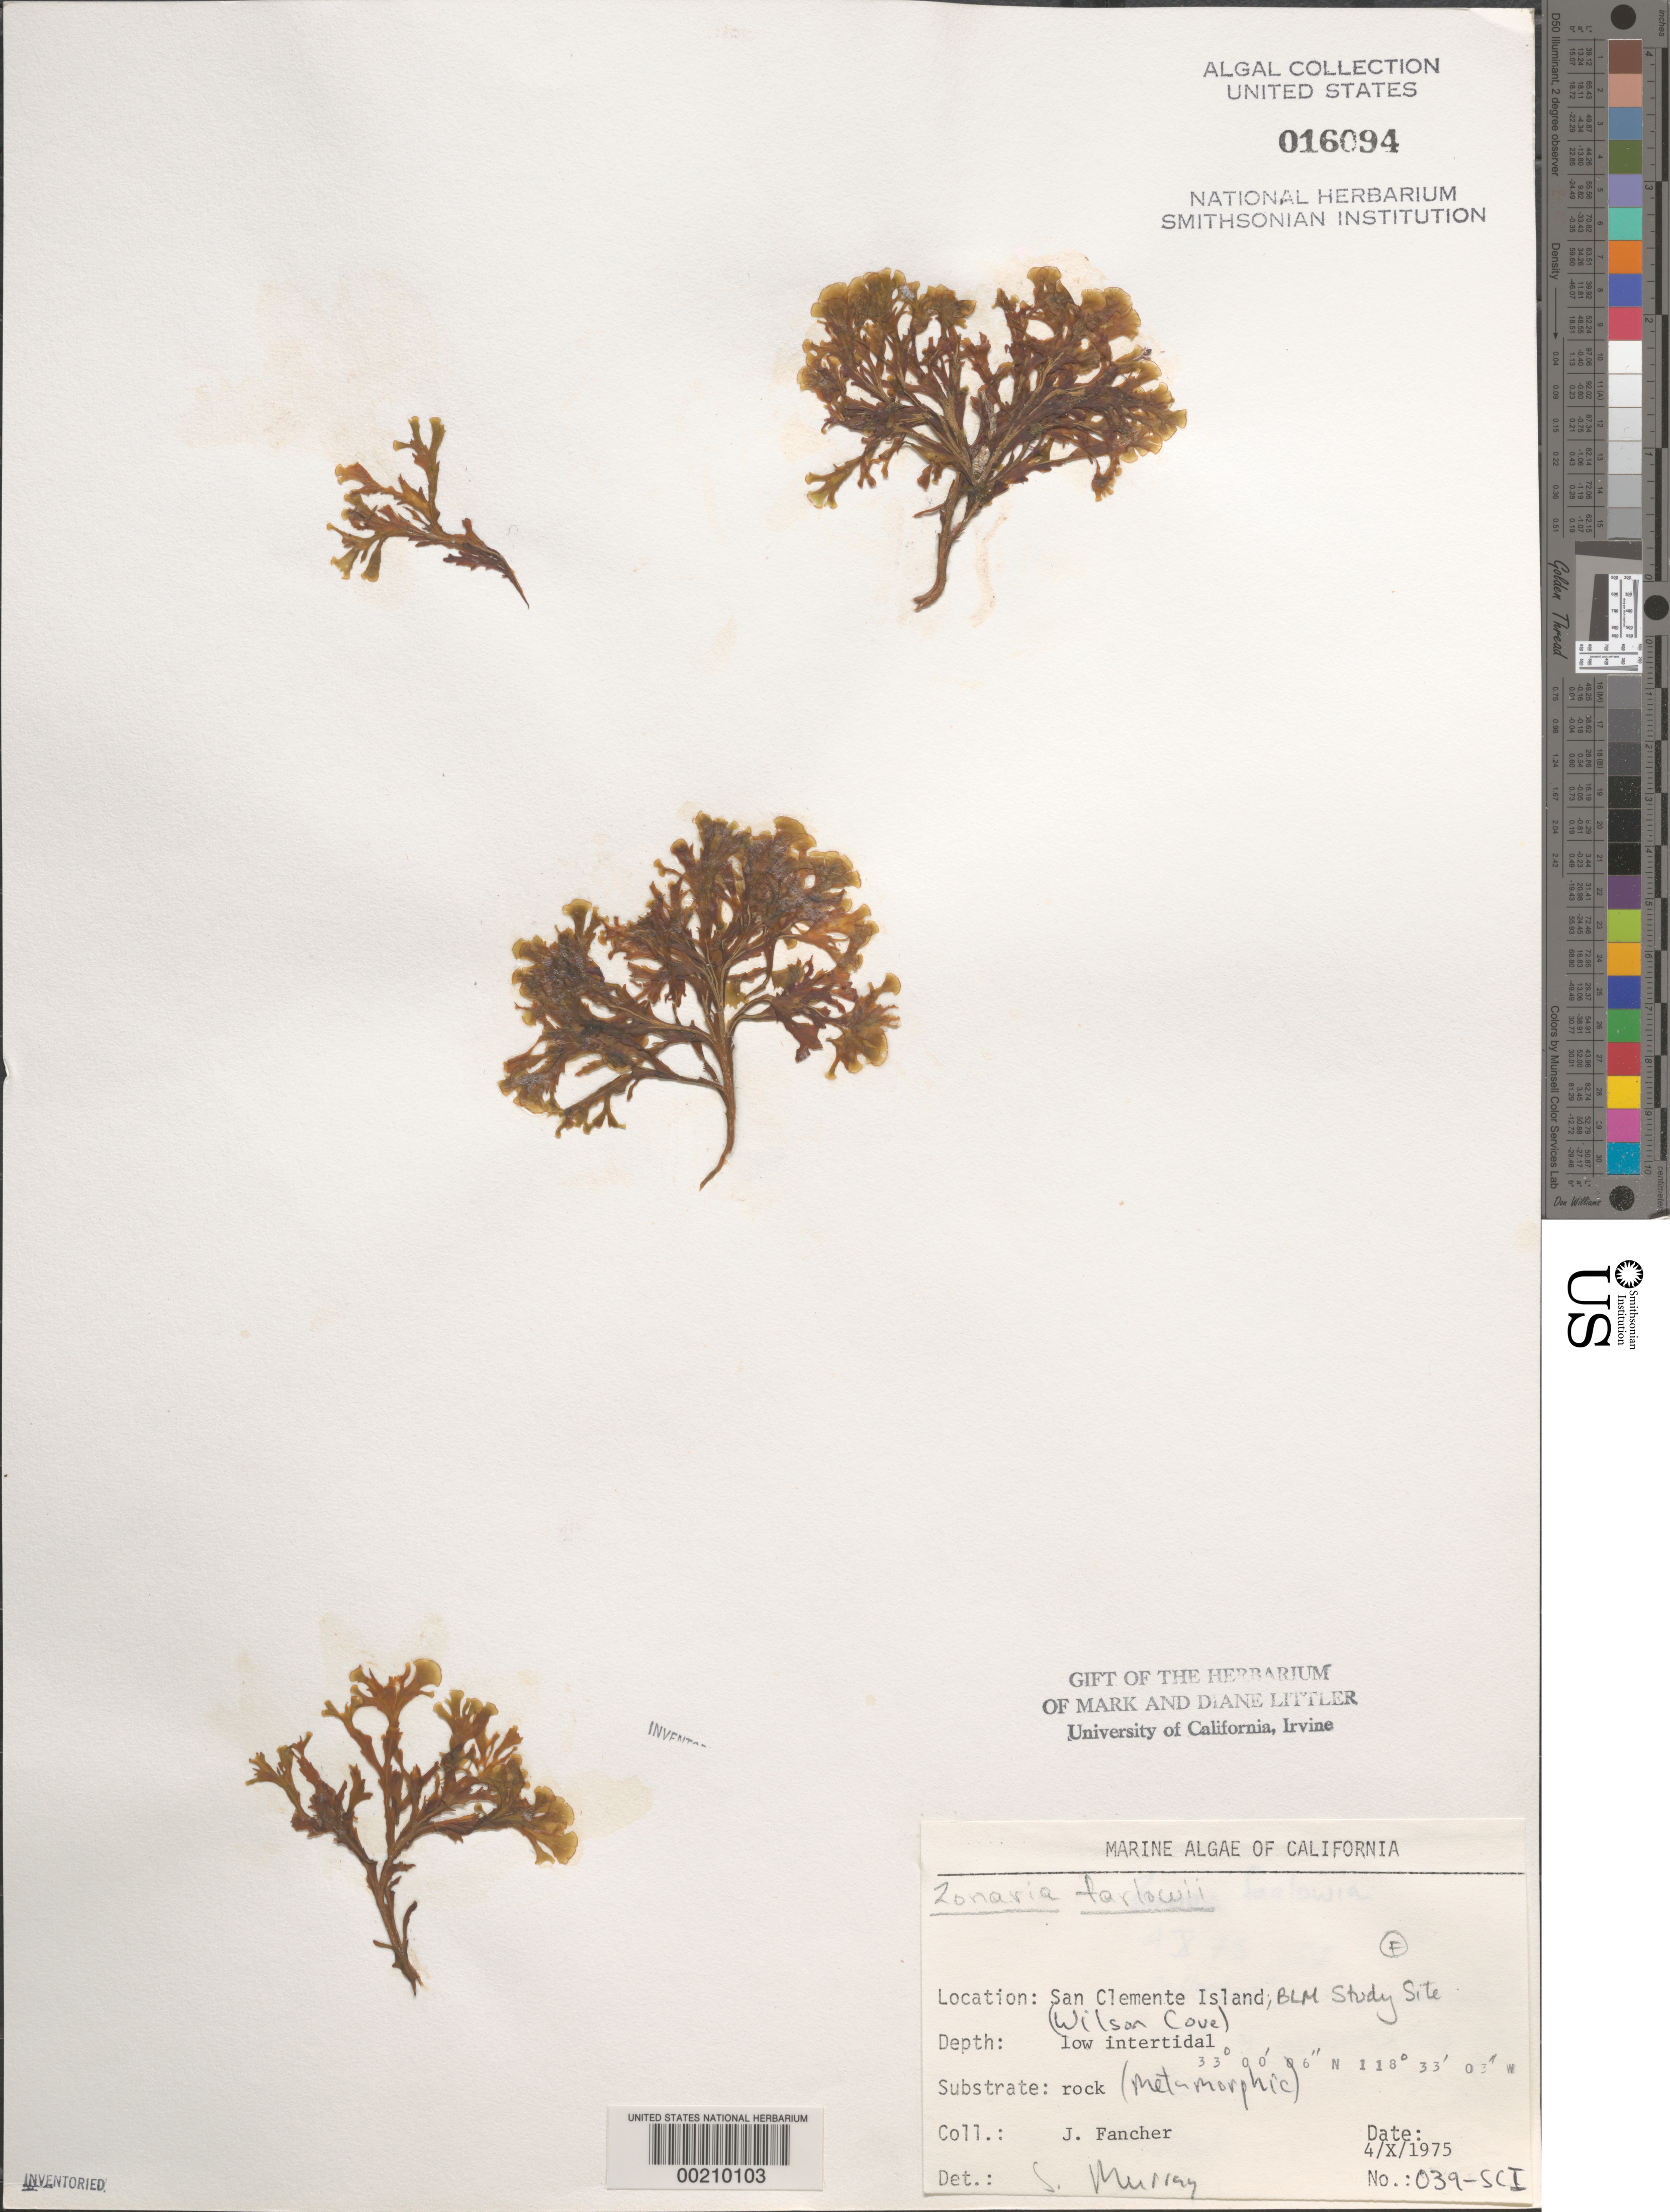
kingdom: Chromista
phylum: Ochrophyta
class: Phaeophyceae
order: Dictyotales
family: Dictyotaceae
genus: Zonaria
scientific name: Zonaria farlowii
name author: Setch. & N.L. Gardner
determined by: Murray, S. N.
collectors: J. Fancher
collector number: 039-sci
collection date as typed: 04 Oct 1975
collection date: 1975-10-04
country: United States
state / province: California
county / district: Los Angeles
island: San Clemente Island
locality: Wilson Cove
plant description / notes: BLM-SOCALBIGHT Rocky Intertidal Survey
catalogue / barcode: US 16094